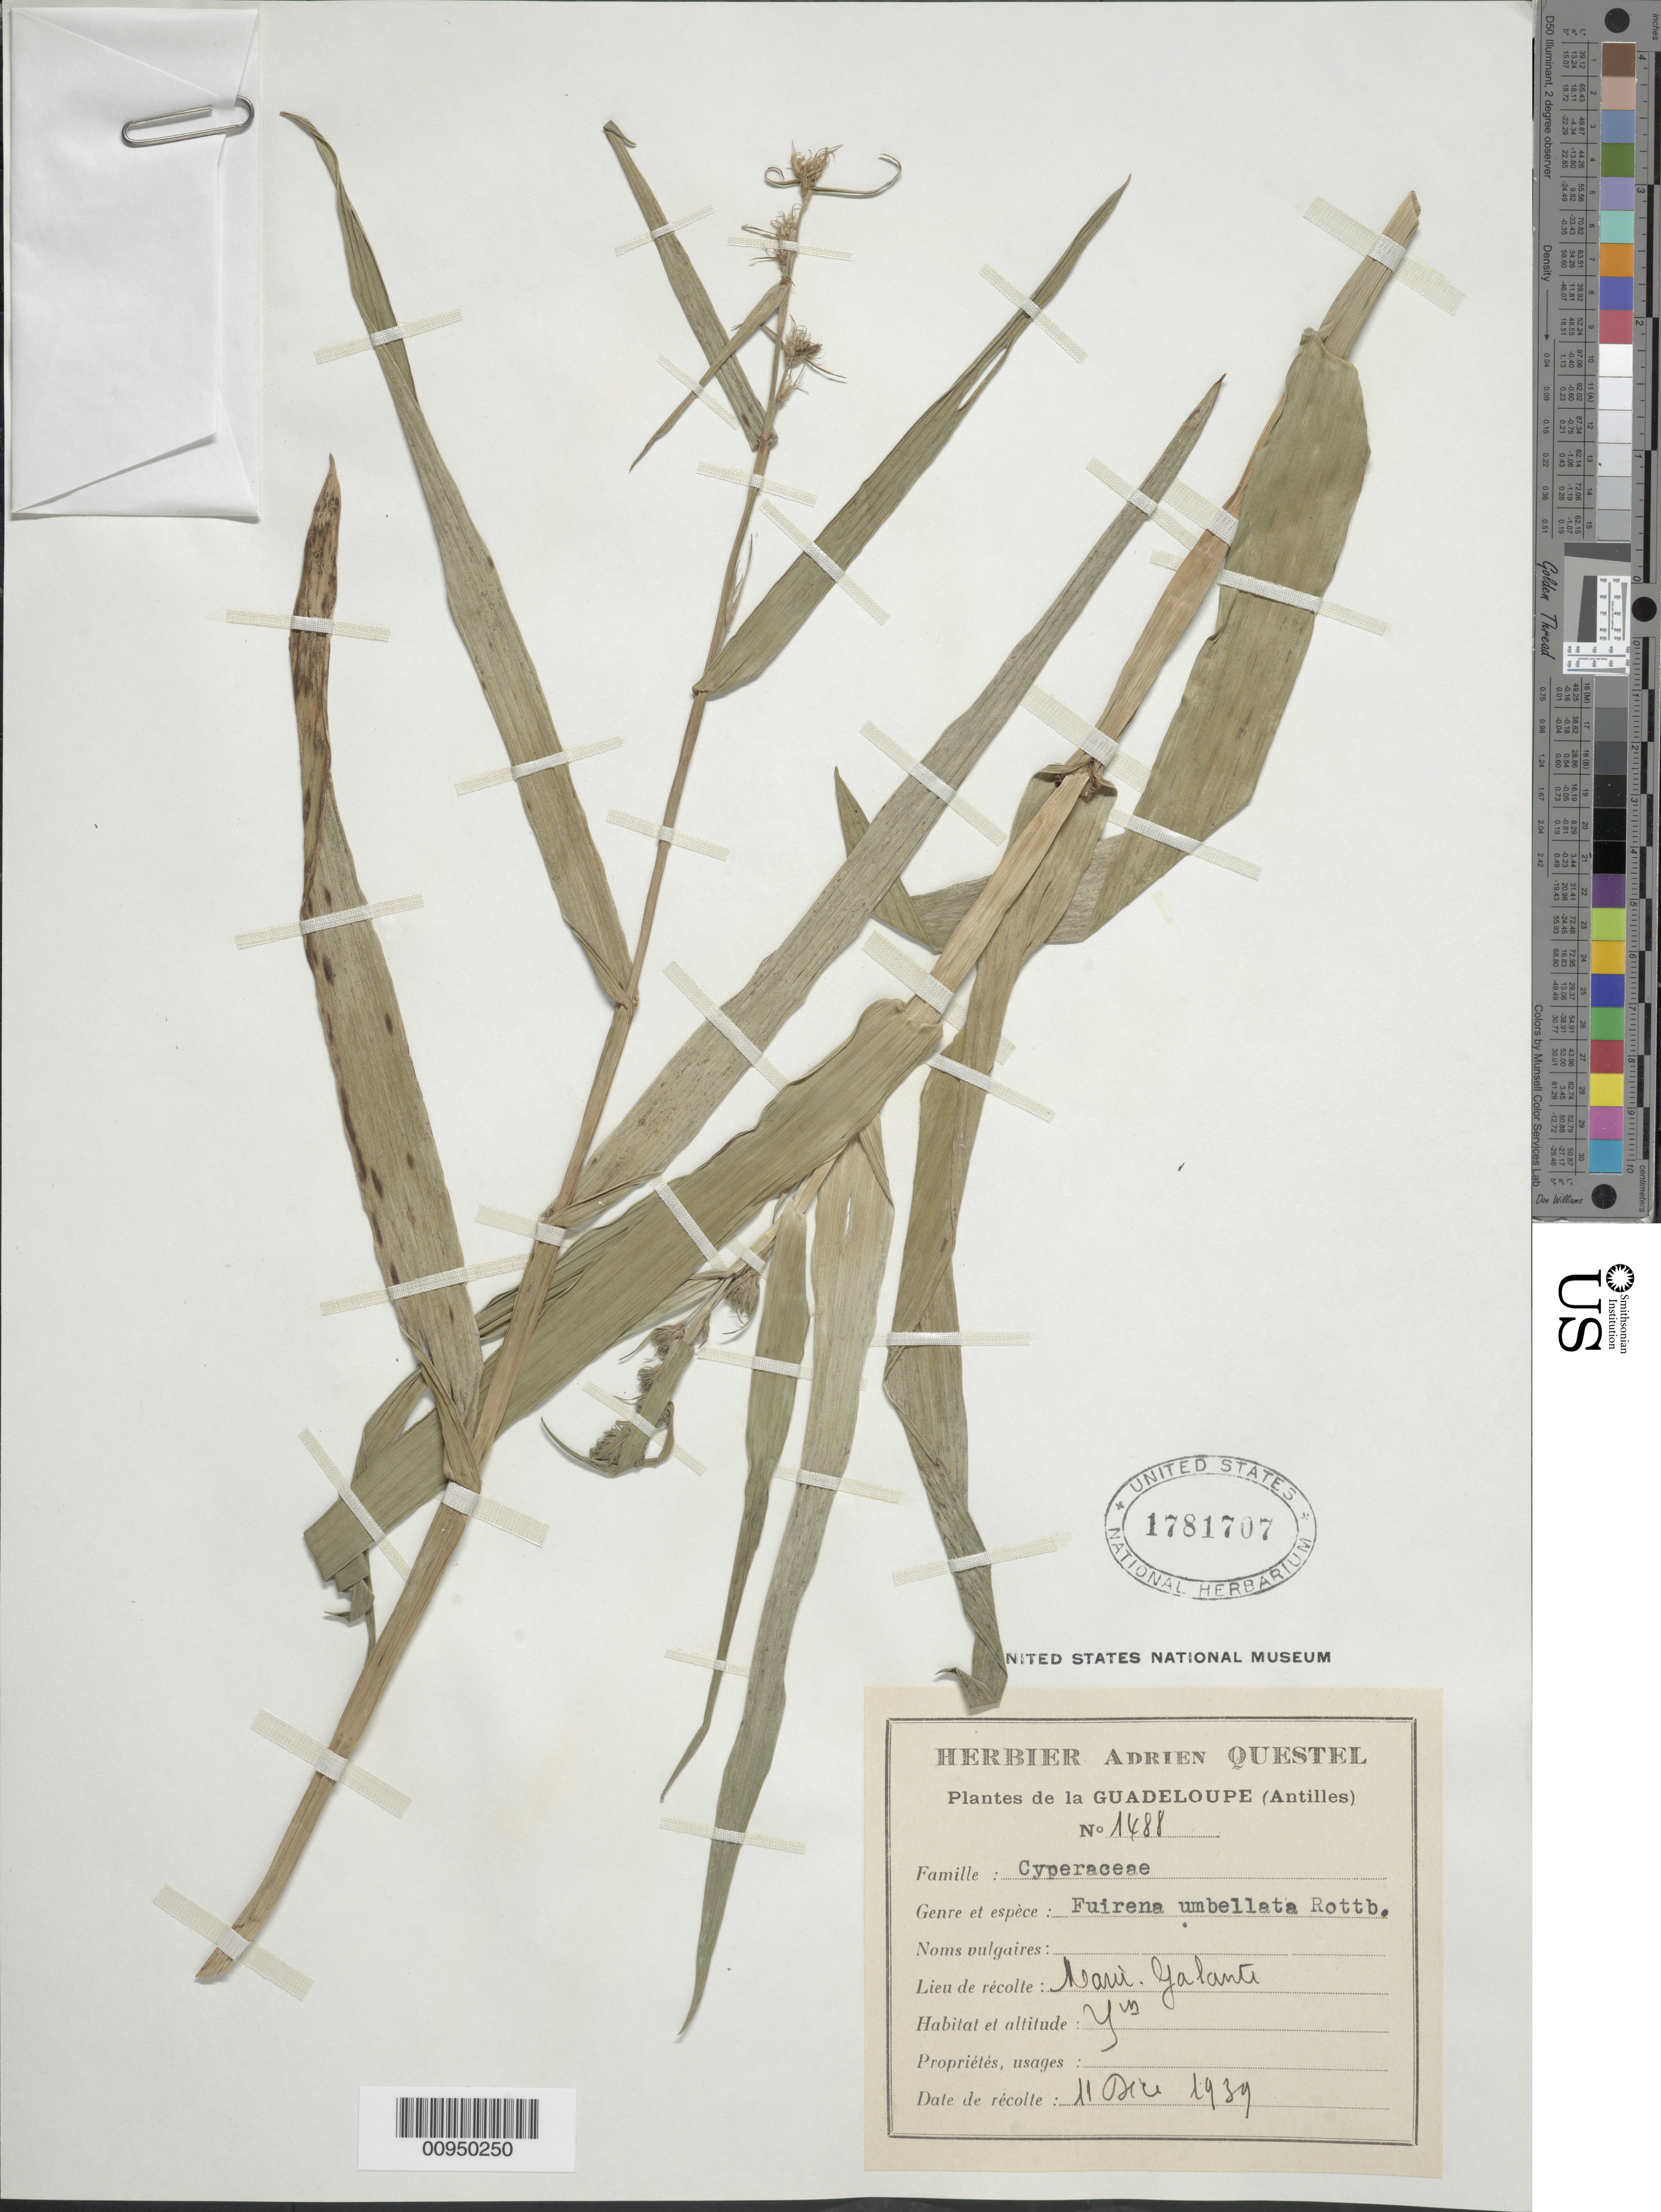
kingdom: Plantae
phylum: Tracheophyta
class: Liliopsida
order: Poales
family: Cyperaceae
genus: Fuirena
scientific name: Fuirena umbellata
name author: Rottb.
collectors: A. Questel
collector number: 1488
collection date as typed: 11 Dec 1939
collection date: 1939-12-11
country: Guadeloupe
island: Marie Galante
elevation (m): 25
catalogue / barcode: US 1781707